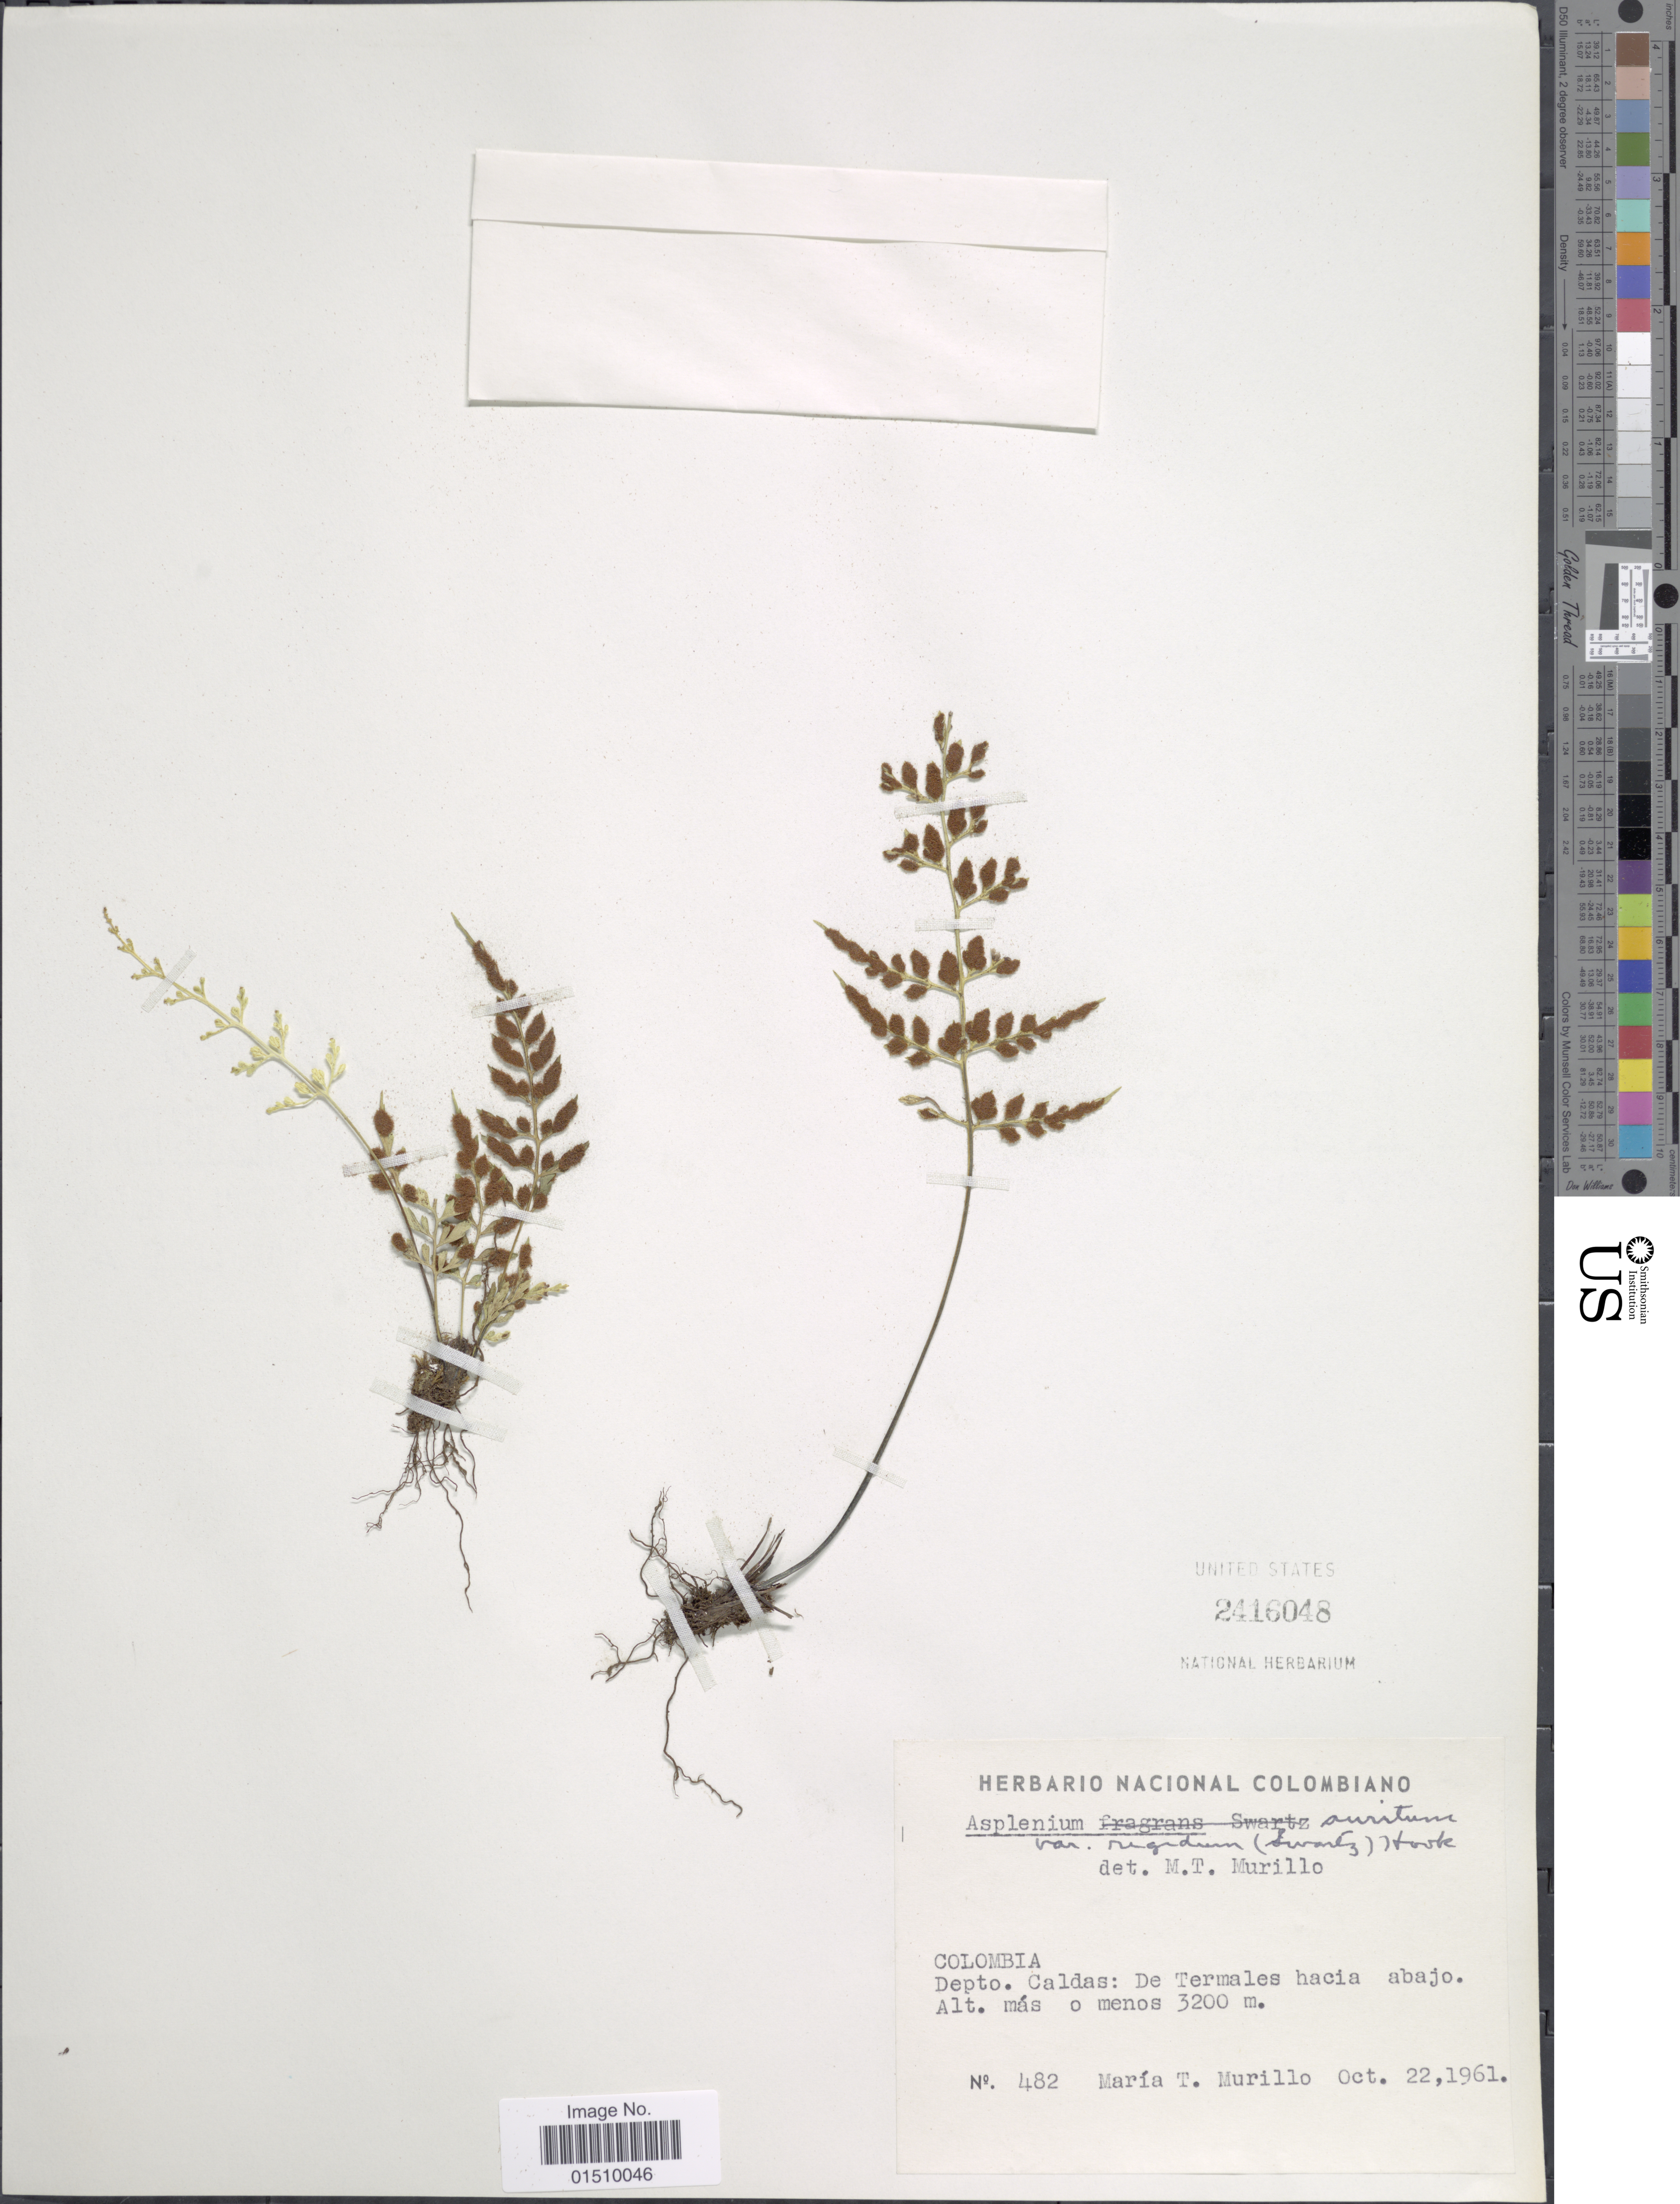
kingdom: Plantae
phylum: Tracheophyta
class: Polypodiopsida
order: Polypodiales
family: Aspleniaceae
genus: Asplenium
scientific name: Asplenium auritum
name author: Sw.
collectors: M. Murillo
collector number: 482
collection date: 1961-10-22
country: Colombia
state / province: Caldas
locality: Colombia, Depto. Caldas: De Termales hacia abajo.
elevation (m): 3200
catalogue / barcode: US 2416048